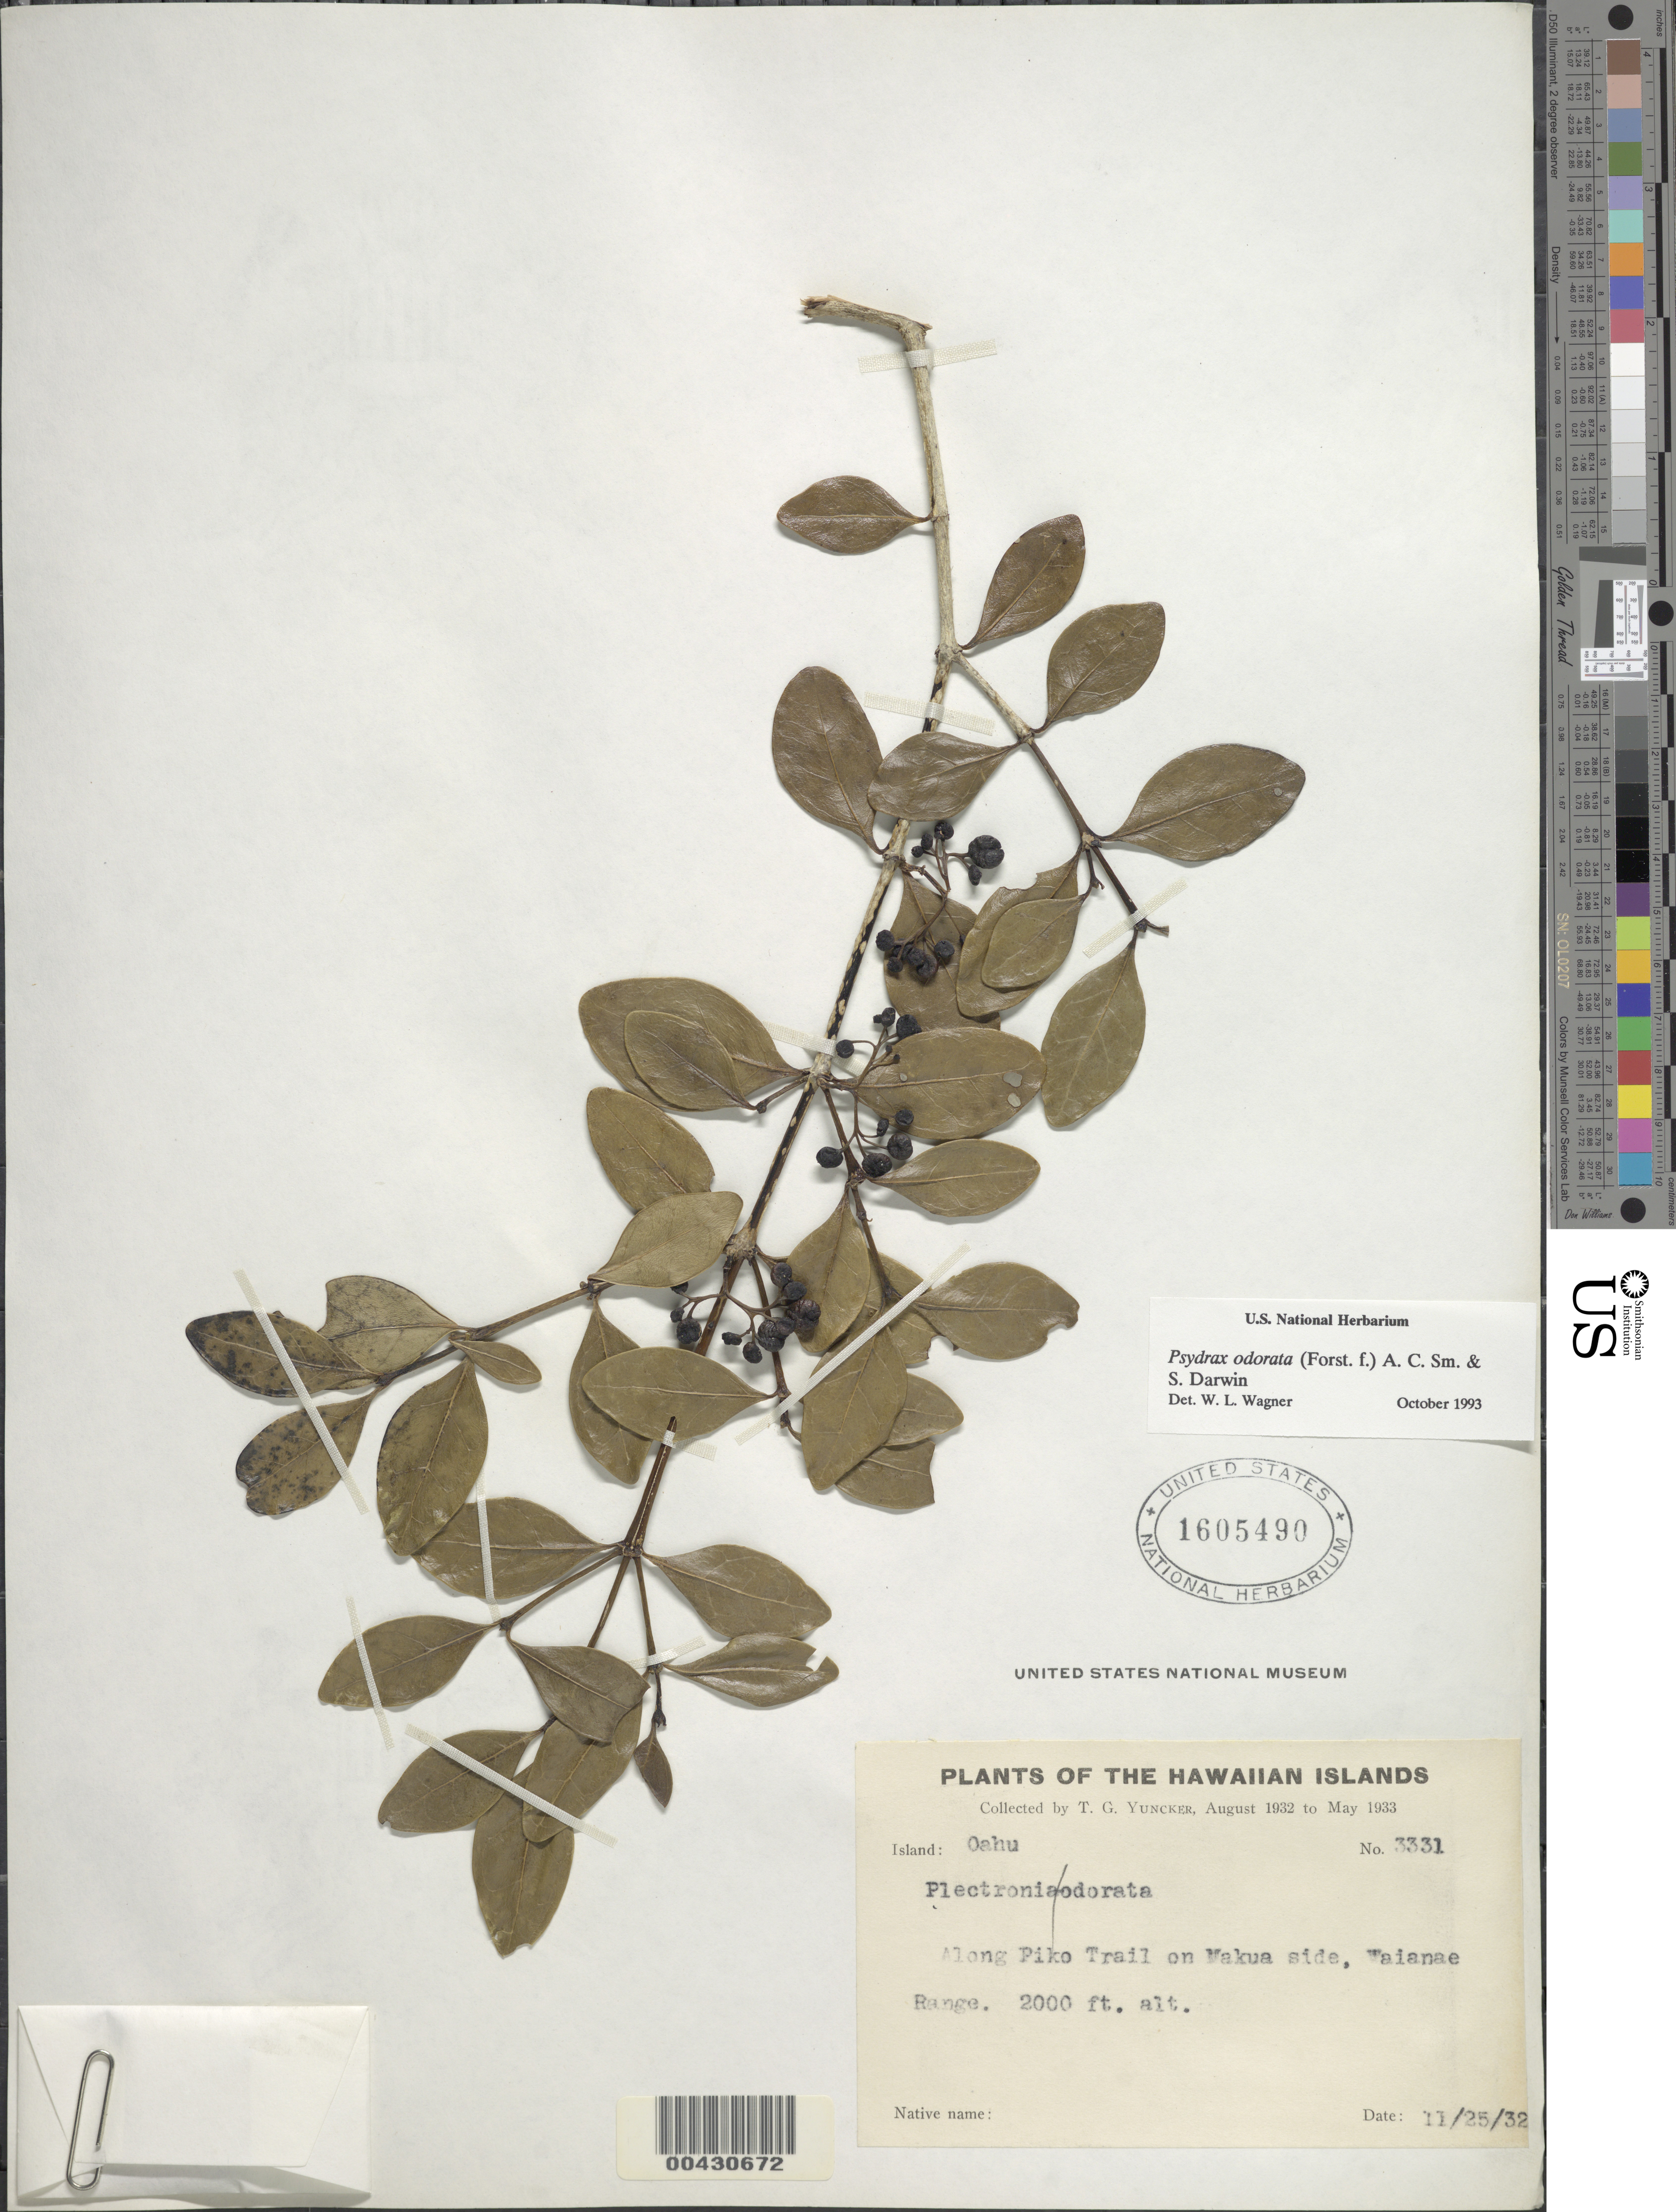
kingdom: Plantae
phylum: Tracheophyta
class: Magnoliopsida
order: Gentianales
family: Rubiaceae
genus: Psydrax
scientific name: Psydrax odorata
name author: (G. Forst.) A.C. Sm. & S.P. Darwin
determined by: Wagner, W. L., (BOT), Smithsonian Institution - National Museum of Natural History (UNITED STATES)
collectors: T. G. Yuncker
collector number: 3331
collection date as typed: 25 Nov 1932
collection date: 1932-11-25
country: United States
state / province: Hawaii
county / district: Honolulu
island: Oahu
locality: Along Piko Trail on Makua side, Waianae Range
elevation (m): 610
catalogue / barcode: US 1605490